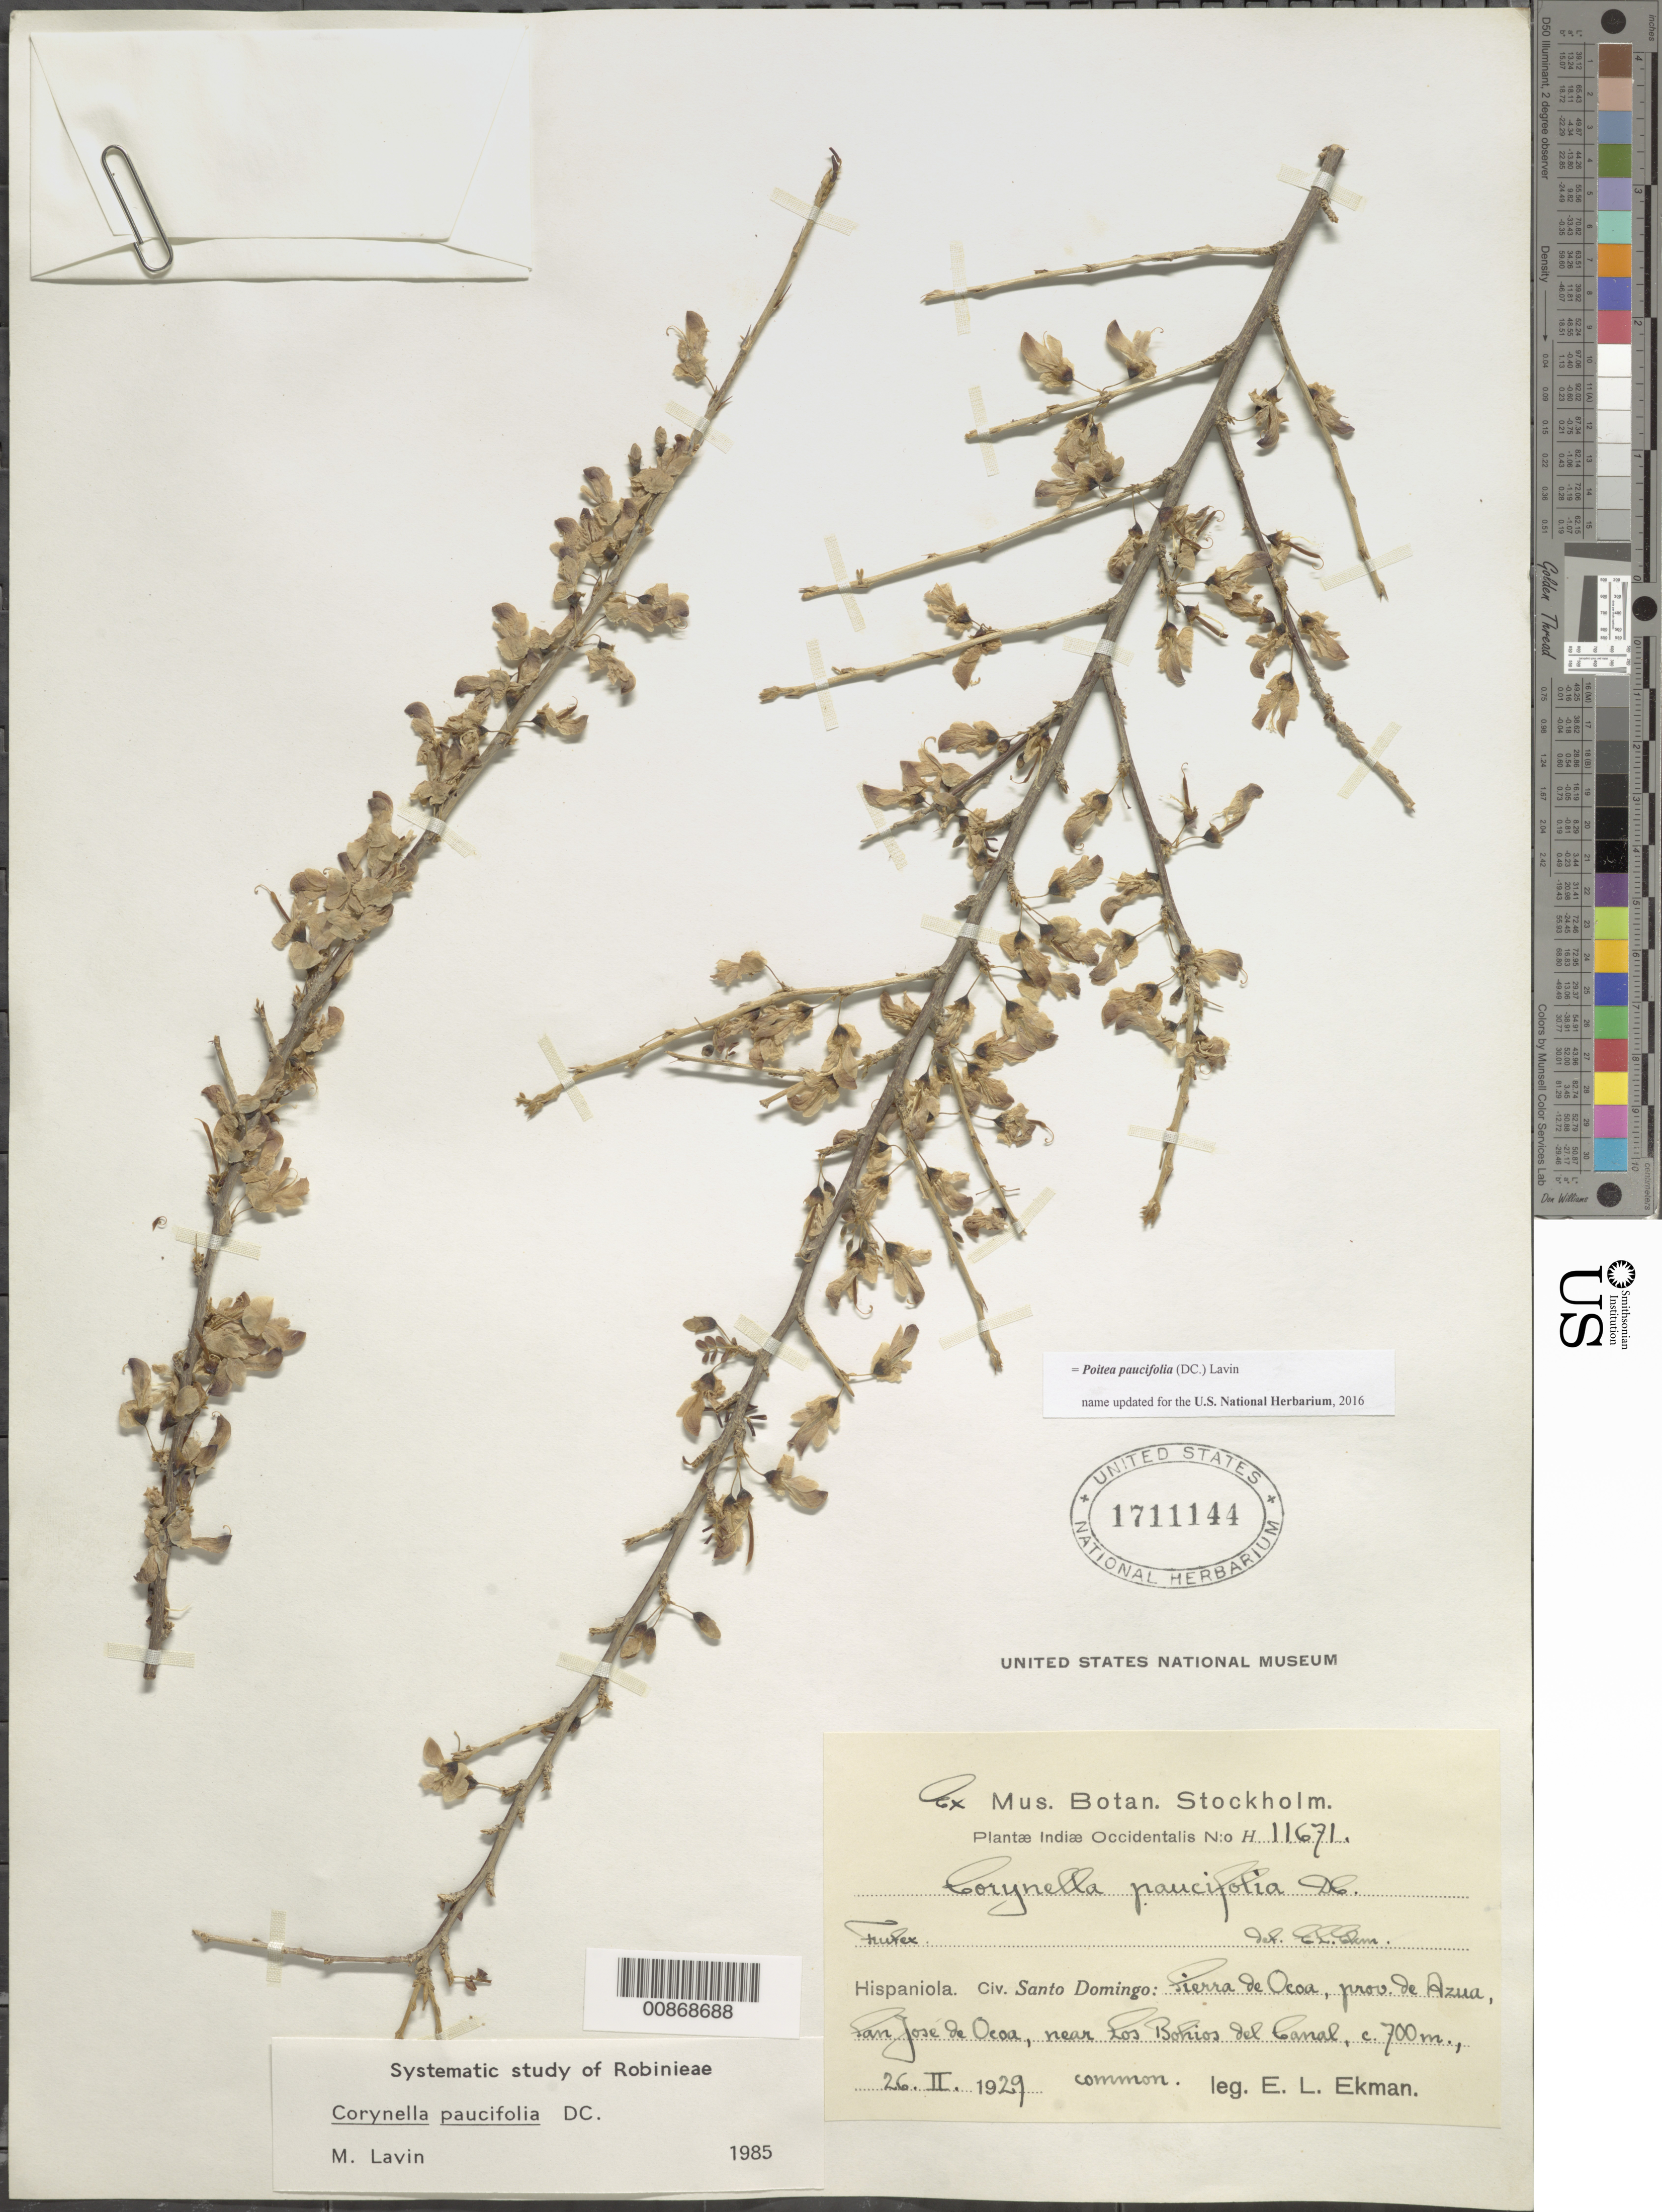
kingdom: Plantae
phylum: Tracheophyta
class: Magnoliopsida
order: Fabales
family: Fabaceae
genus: Poitea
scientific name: Poitea paucifolia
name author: (DC.) Lavin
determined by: Lavin, M.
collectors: E. L. Ekman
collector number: H 11671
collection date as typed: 26 Feb 1929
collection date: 1929-02-26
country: Dominican Republic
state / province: Azua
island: Hispaniola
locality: Sierra de Ocoa, San José de Ocoa, near Los Bohios del Canal.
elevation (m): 700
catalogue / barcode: US 1711144